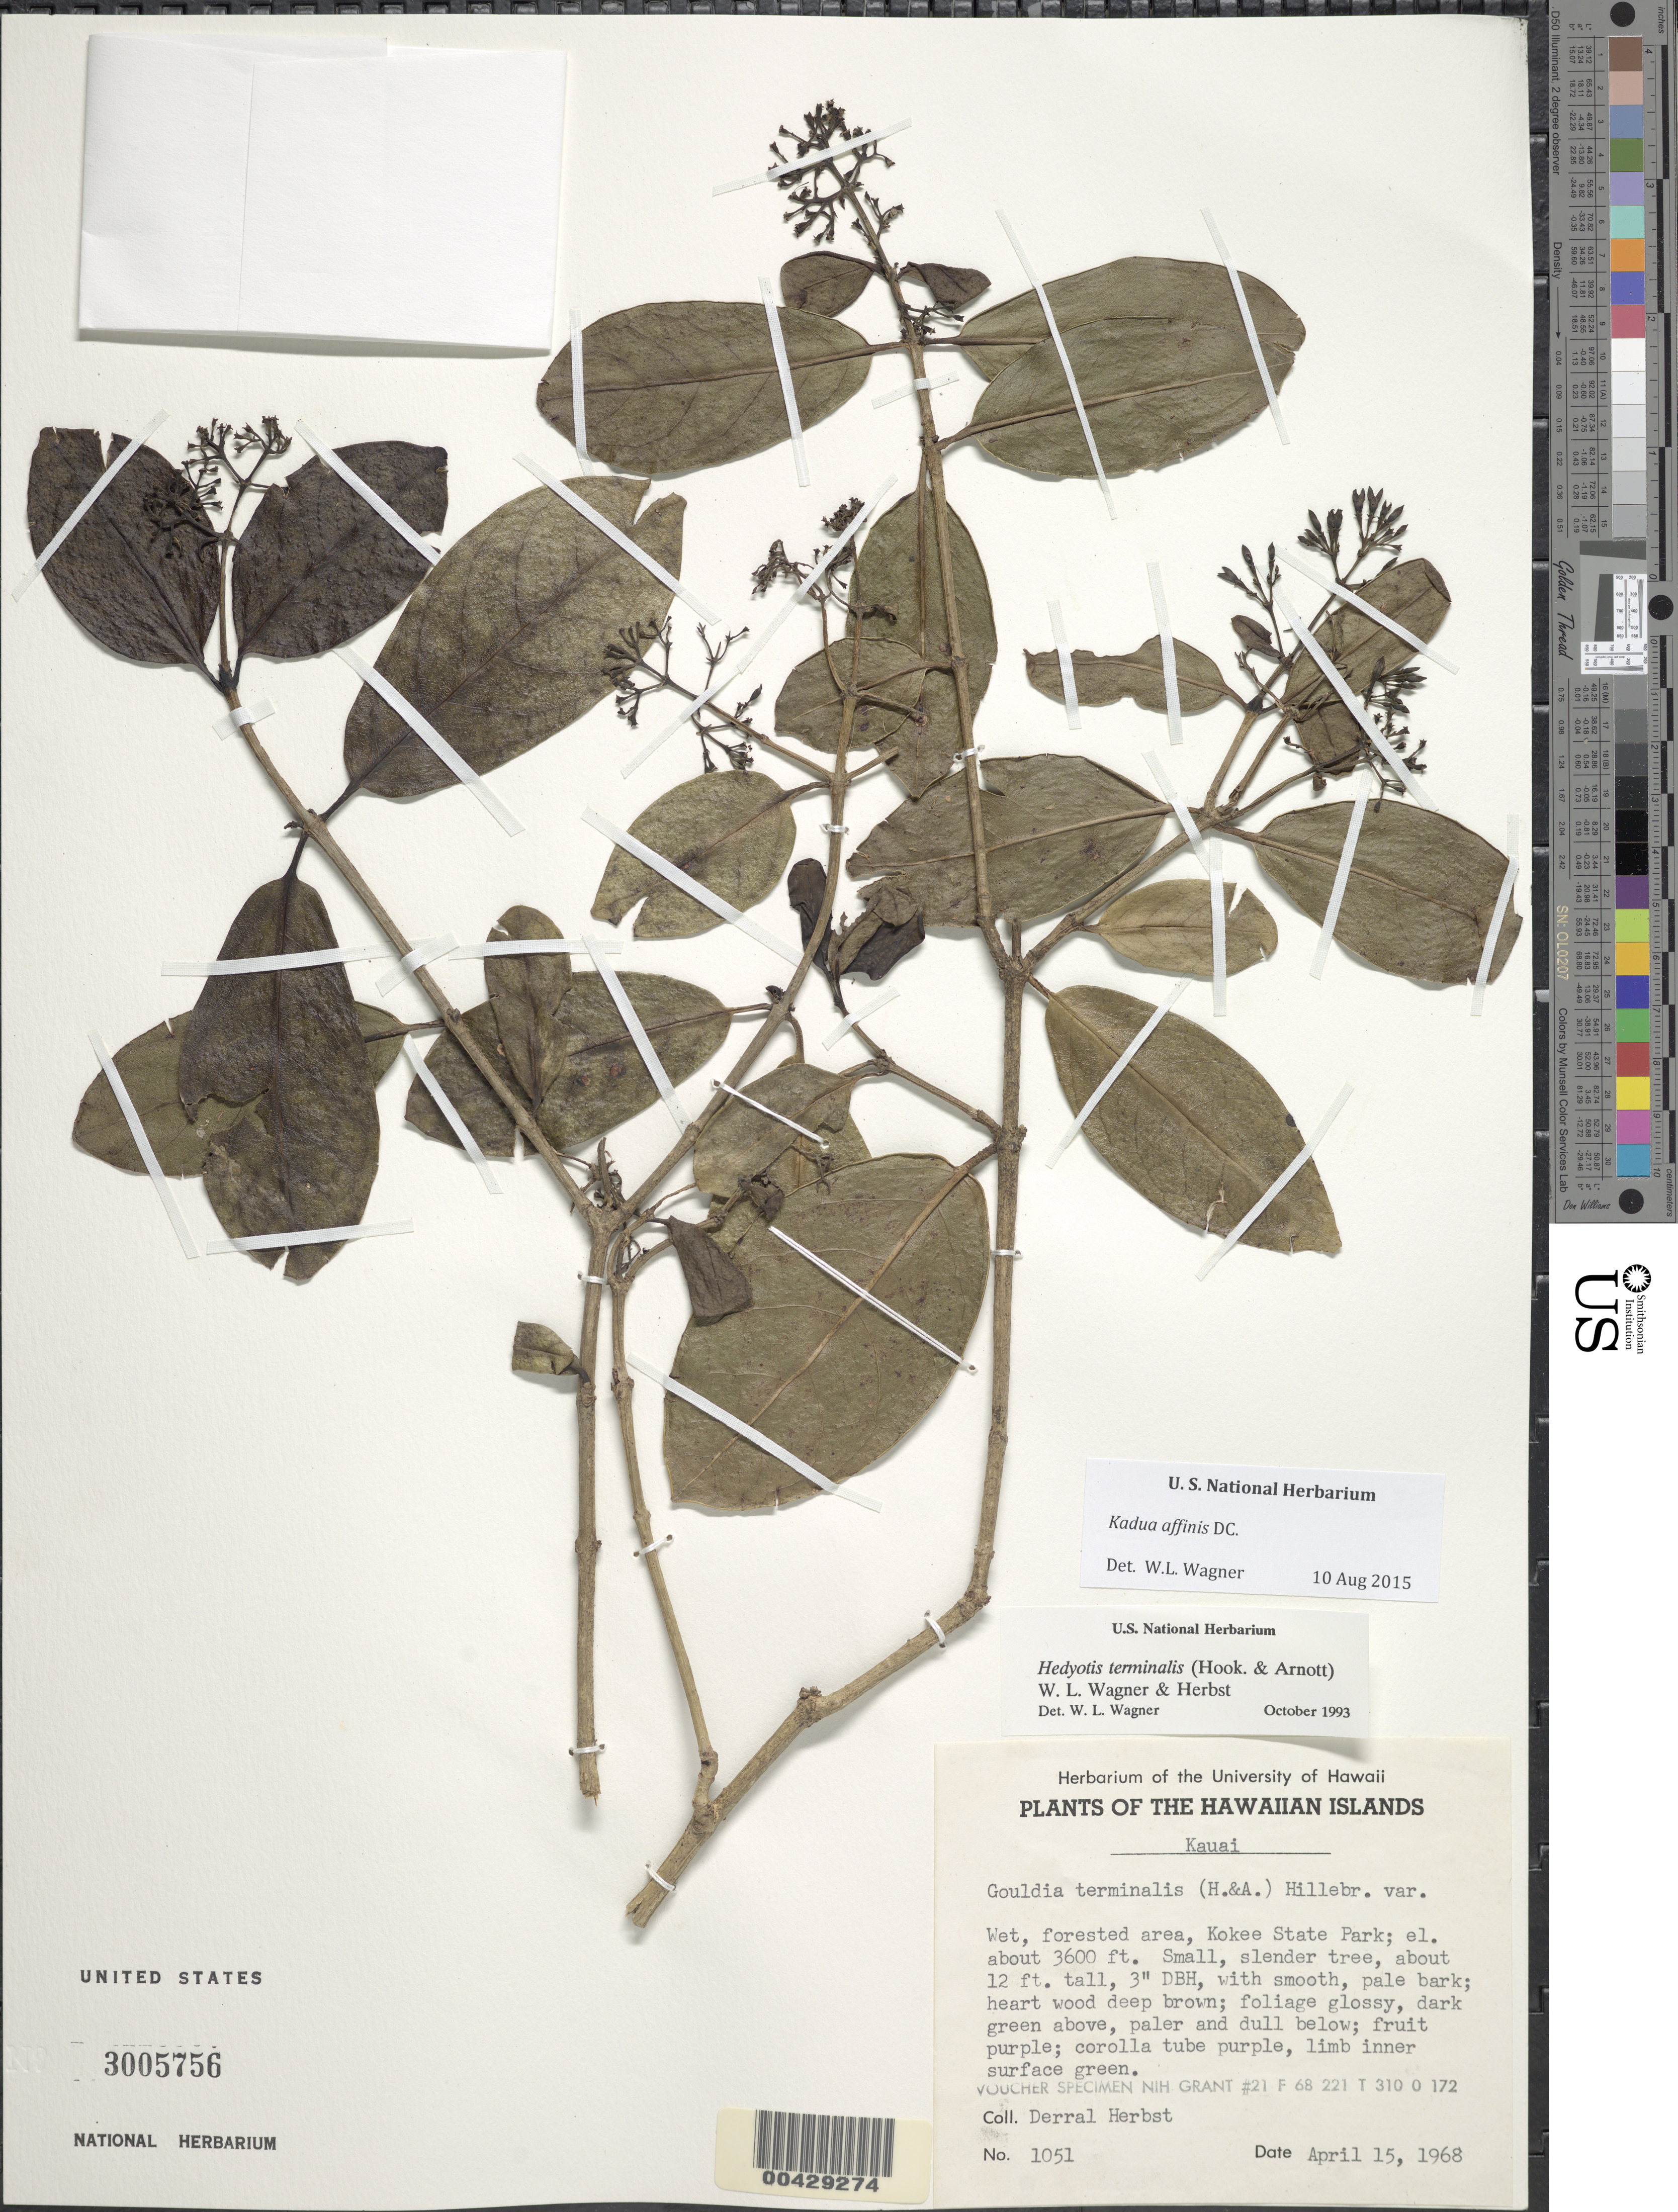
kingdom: Plantae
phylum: Tracheophyta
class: Magnoliopsida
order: Gentianales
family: Rubiaceae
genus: Kadua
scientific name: Kadua affinis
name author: DC.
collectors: D. R. Herbst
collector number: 1051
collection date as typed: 15 Apr 1968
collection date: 1968-04-15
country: United States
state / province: Hawaii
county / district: Kauai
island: Kaua'i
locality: Kokee State Park.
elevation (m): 1097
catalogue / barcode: US 3005756